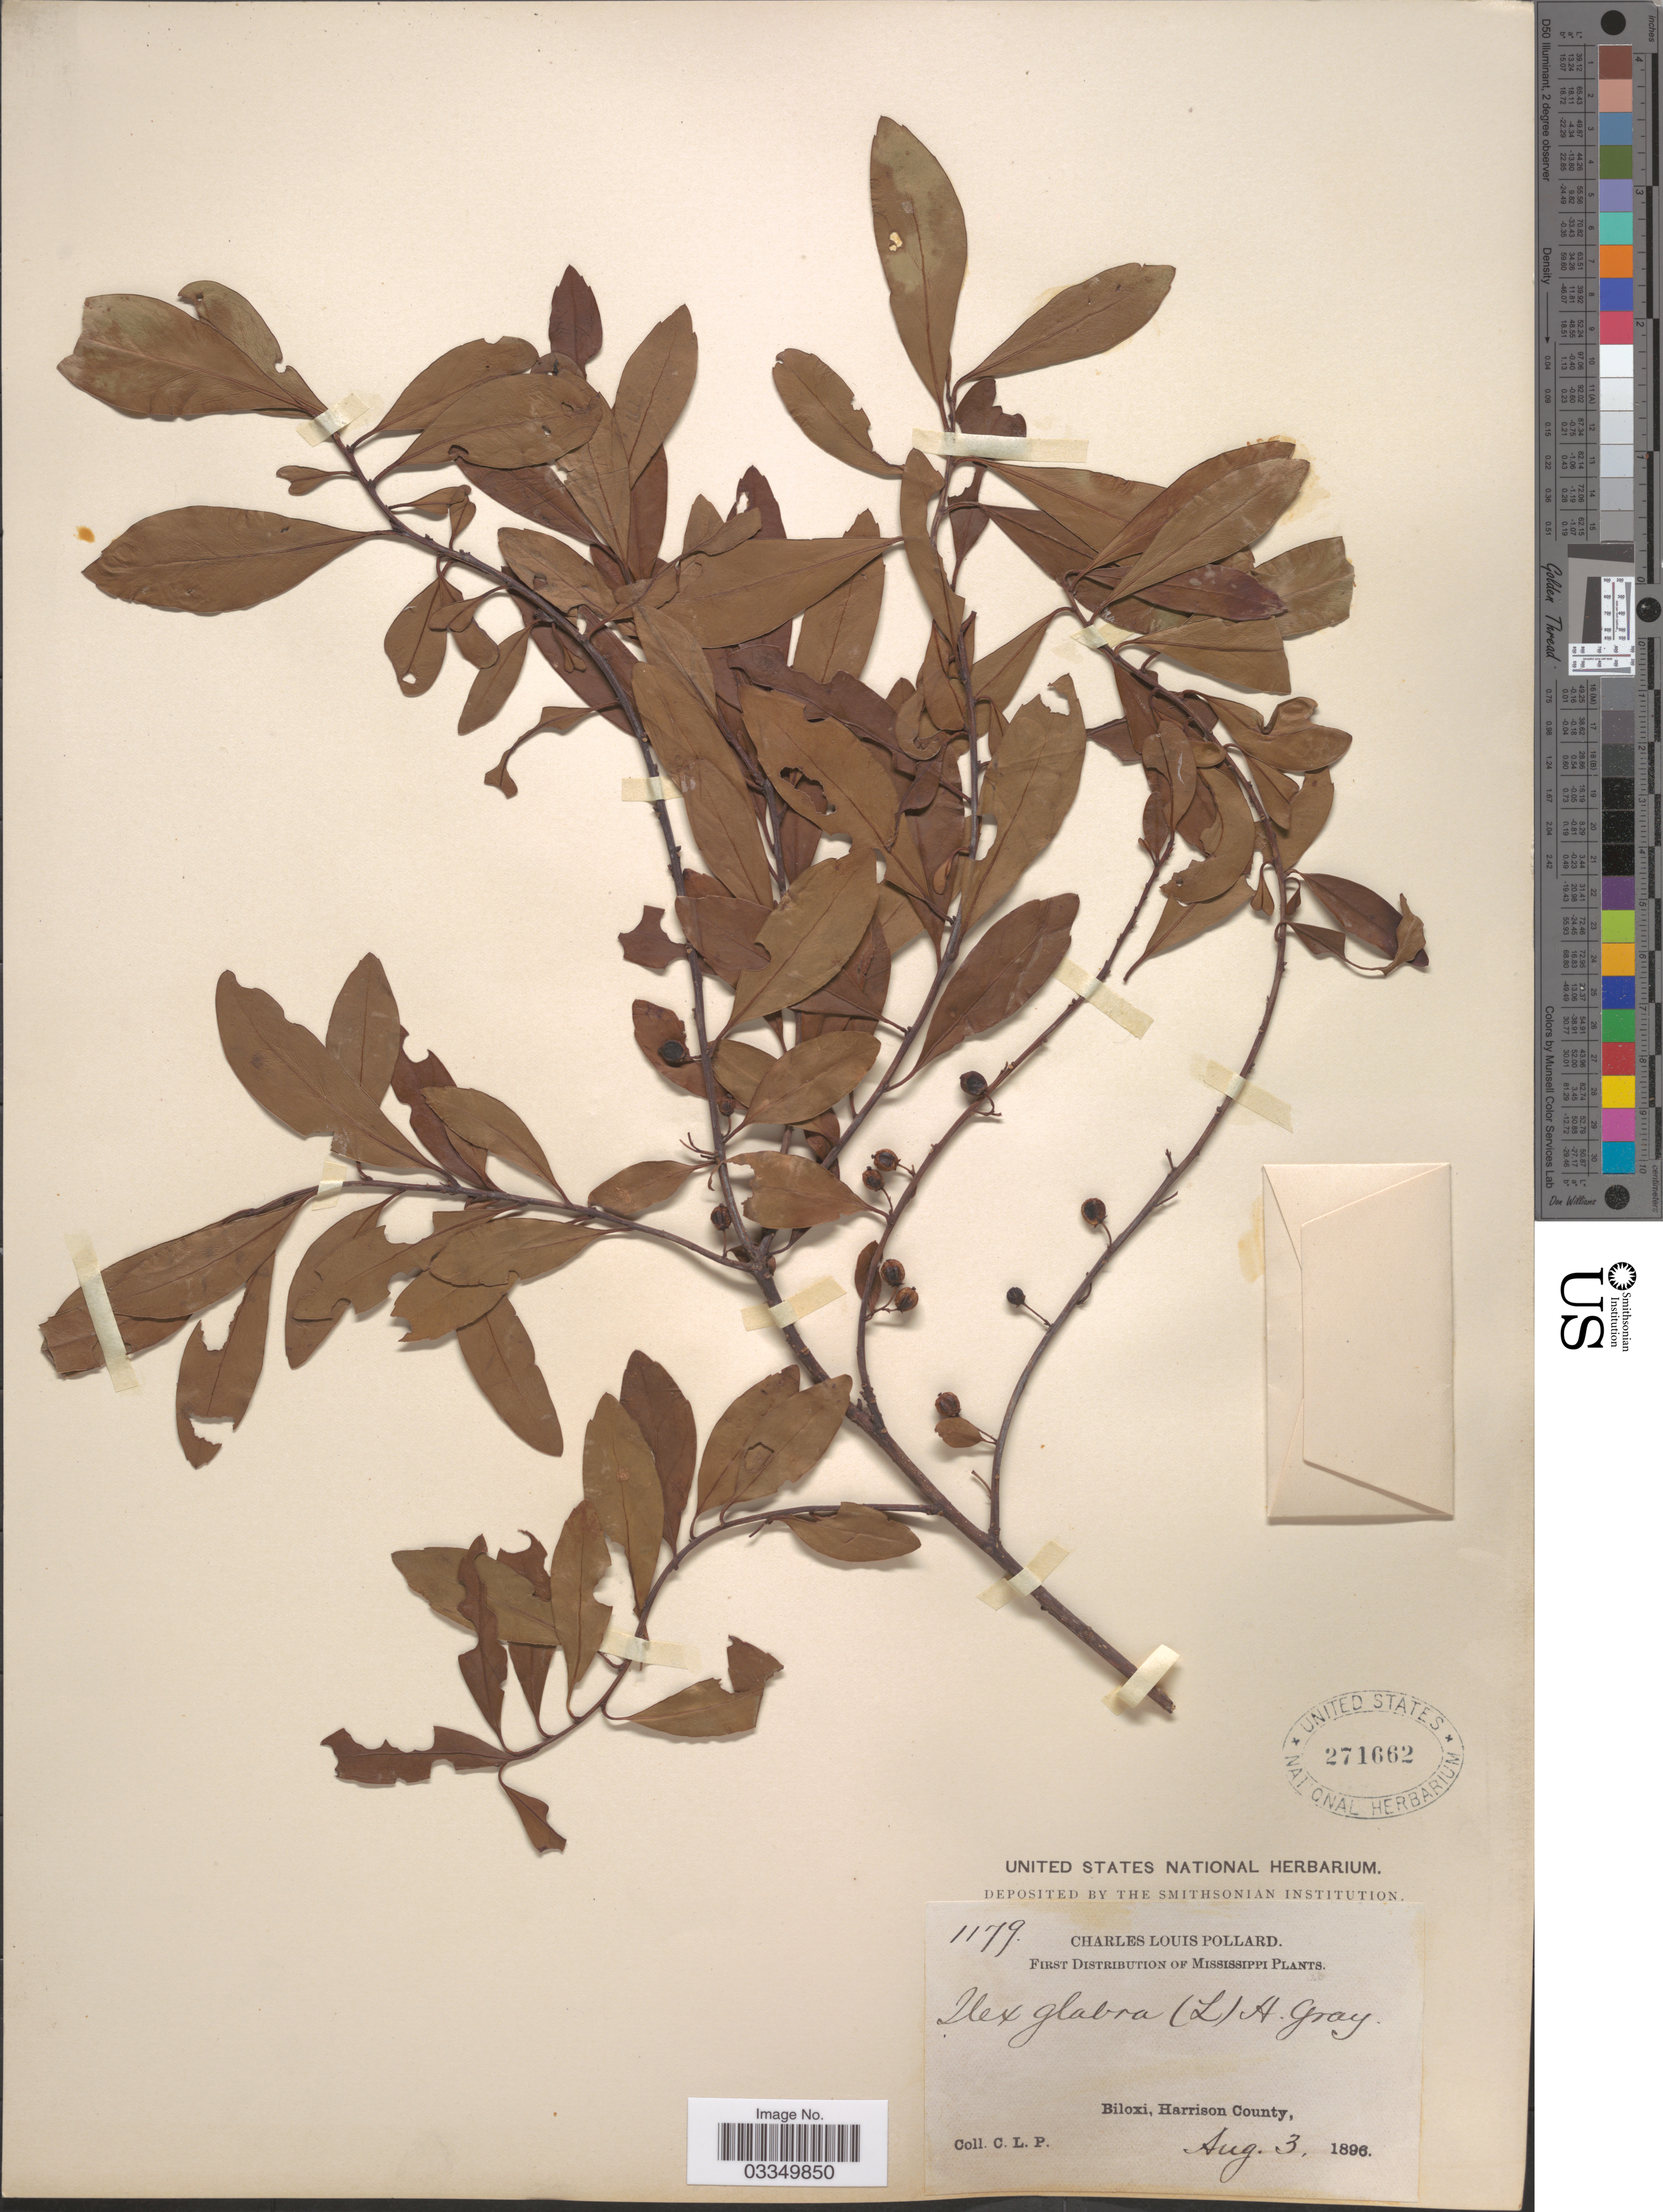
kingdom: Plantae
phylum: Tracheophyta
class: Magnoliopsida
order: Aquifoliales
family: Aquifoliaceae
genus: Ilex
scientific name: Ilex glabra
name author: (L.) A. Gray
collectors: C. L. Pollard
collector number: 1179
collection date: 1896-08-03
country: United States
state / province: Mississippi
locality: Biloxi, Harrison County.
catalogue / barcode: US 271662